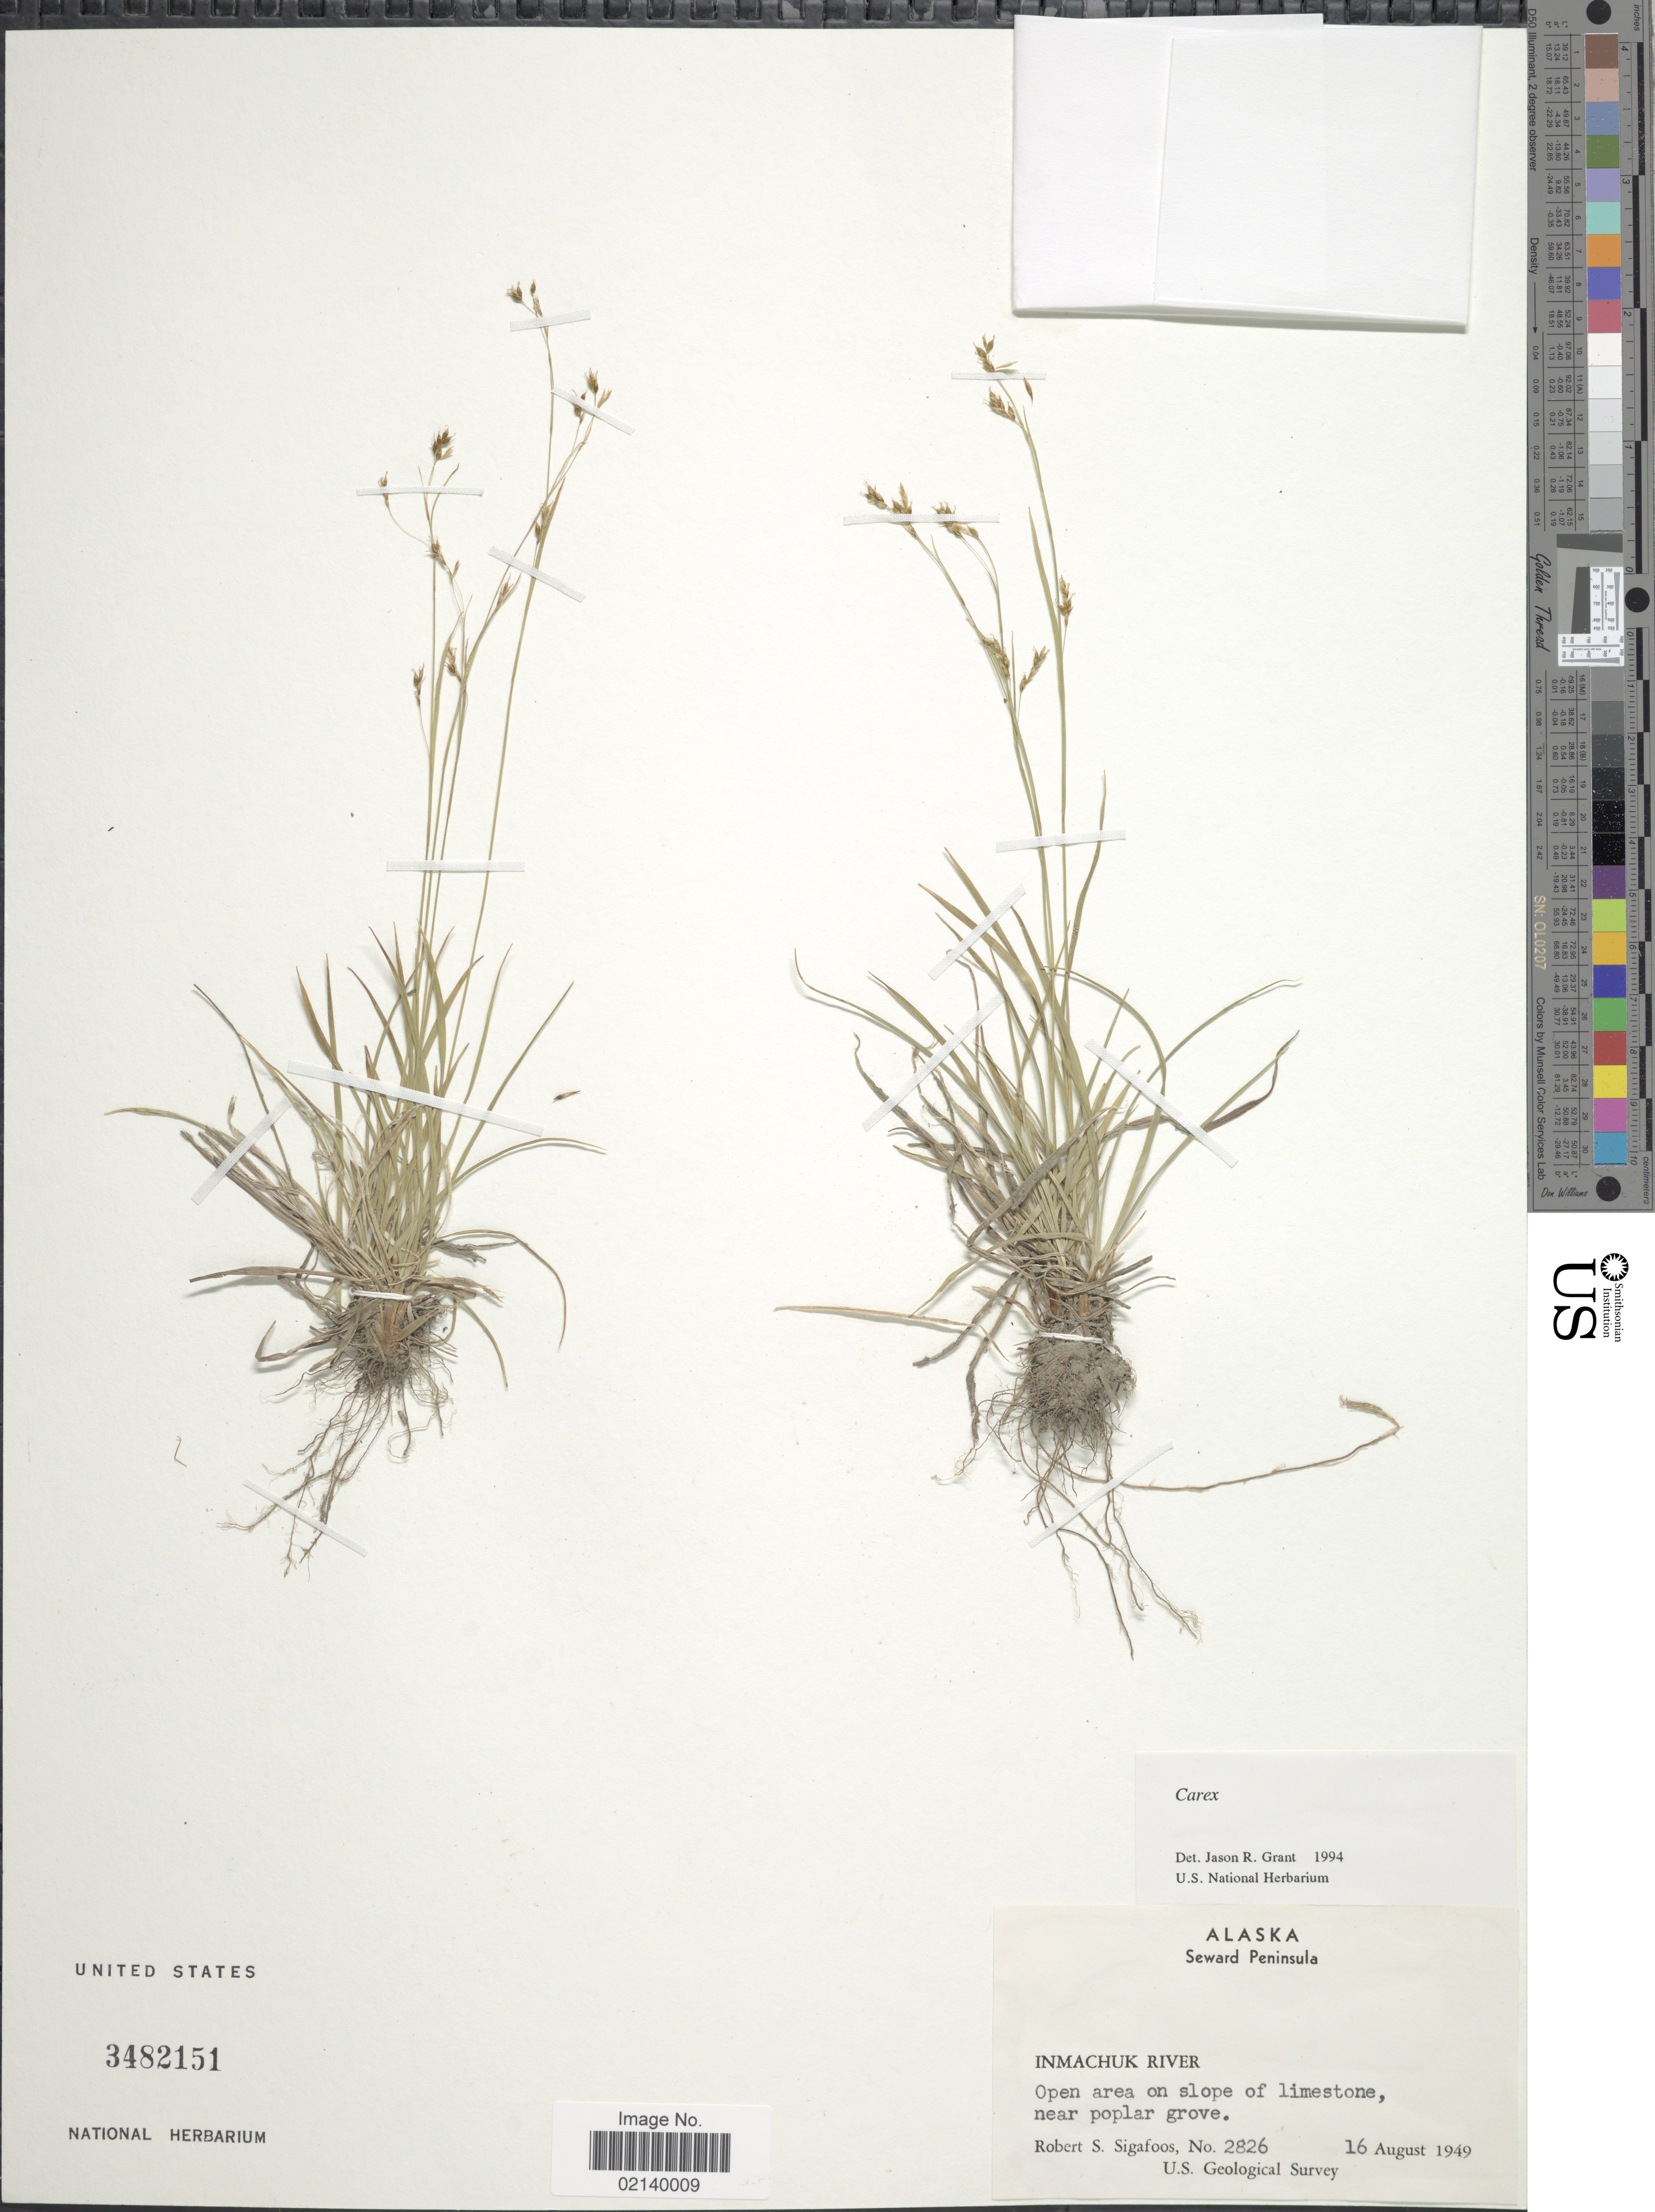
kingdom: Plantae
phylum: Tracheophyta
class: Liliopsida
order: Poales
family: Cyperaceae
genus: Carex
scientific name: Carex sp.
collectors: R. Sigafoos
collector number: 2826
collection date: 1949-08-16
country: United States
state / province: Alaska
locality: Seward Peninsula, Inmachuk River, open area on slope of limestone, near poplar grove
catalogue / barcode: US 3482151